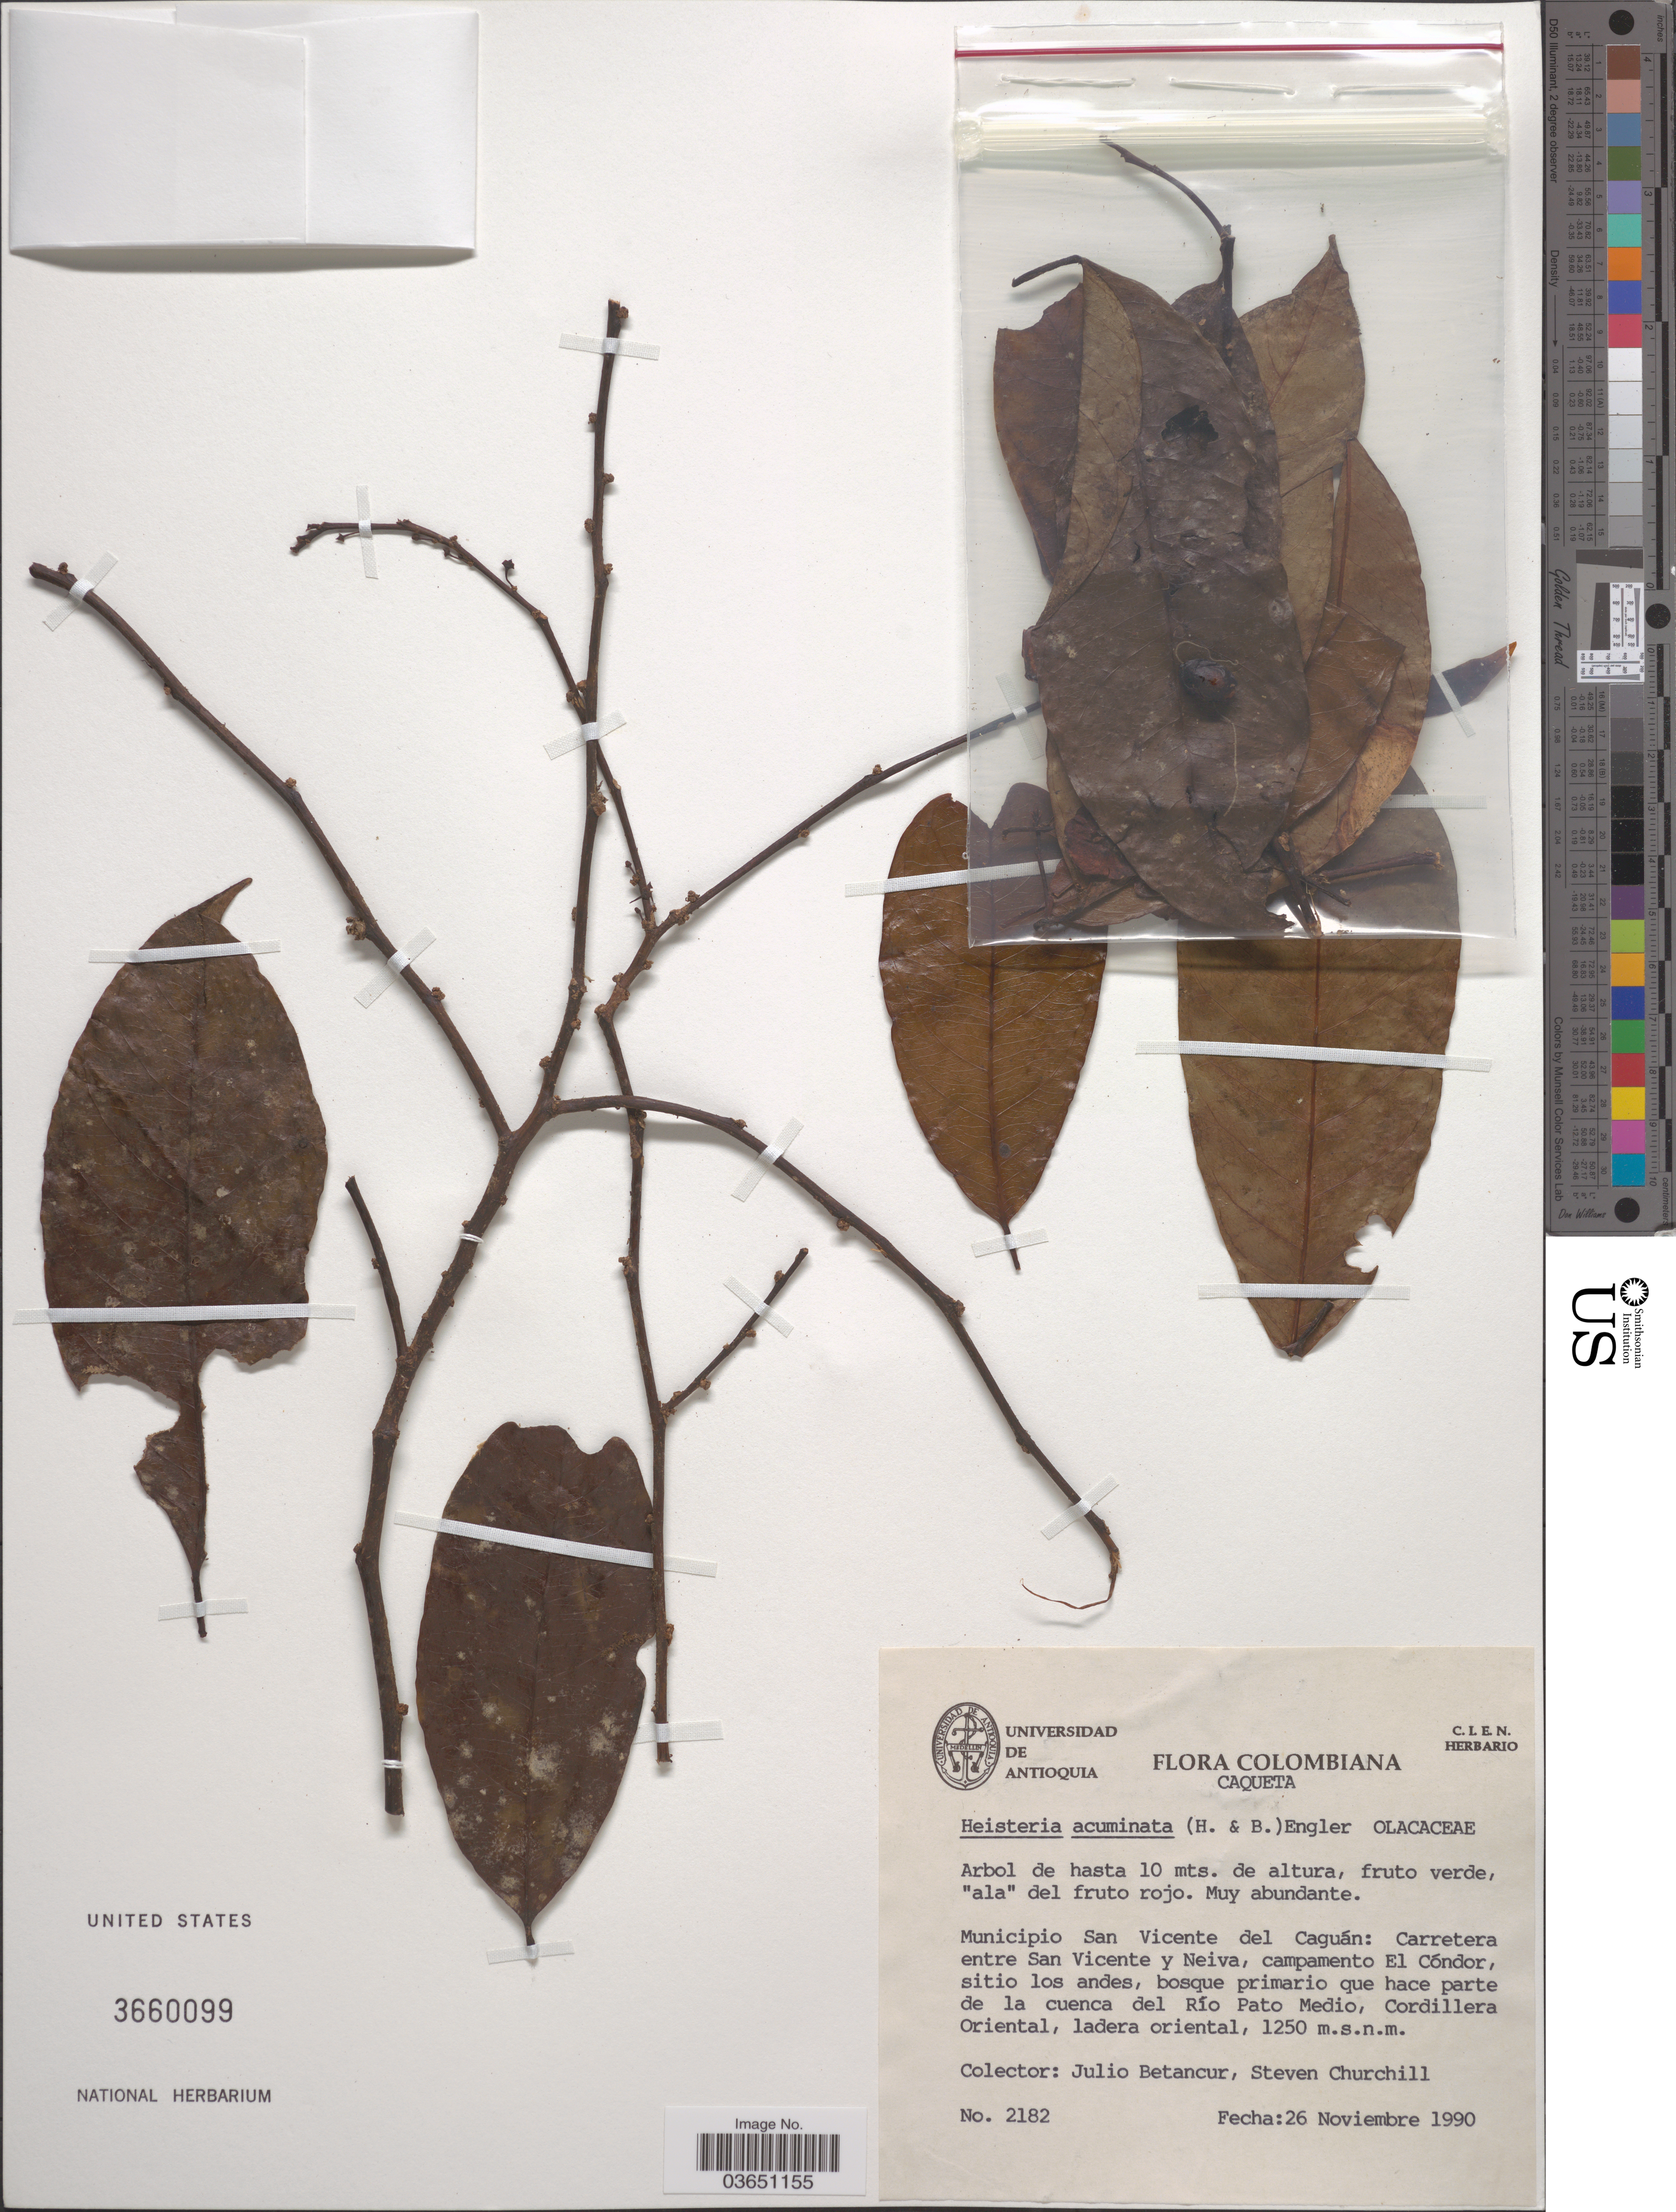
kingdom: Plantae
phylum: Tracheophyta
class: Magnoliopsida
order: Santalales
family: Erythropalaceae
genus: Heisteria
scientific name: Heisteria acuminata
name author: (Humb. & Bonpl.) Engl.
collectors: J. Betancur & S. Churchill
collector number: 2182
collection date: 1990-11-26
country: Colombia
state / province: Caquetá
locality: Municipio San Vicente del Caguán: Carretera entre San Vicente y Neiva, campamento EL Cóndor, sitio los andes, bosque primario que hace parte de la cuenca del Río Pato Medio, Cordillera Oriental.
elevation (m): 1250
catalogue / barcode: US 3660099